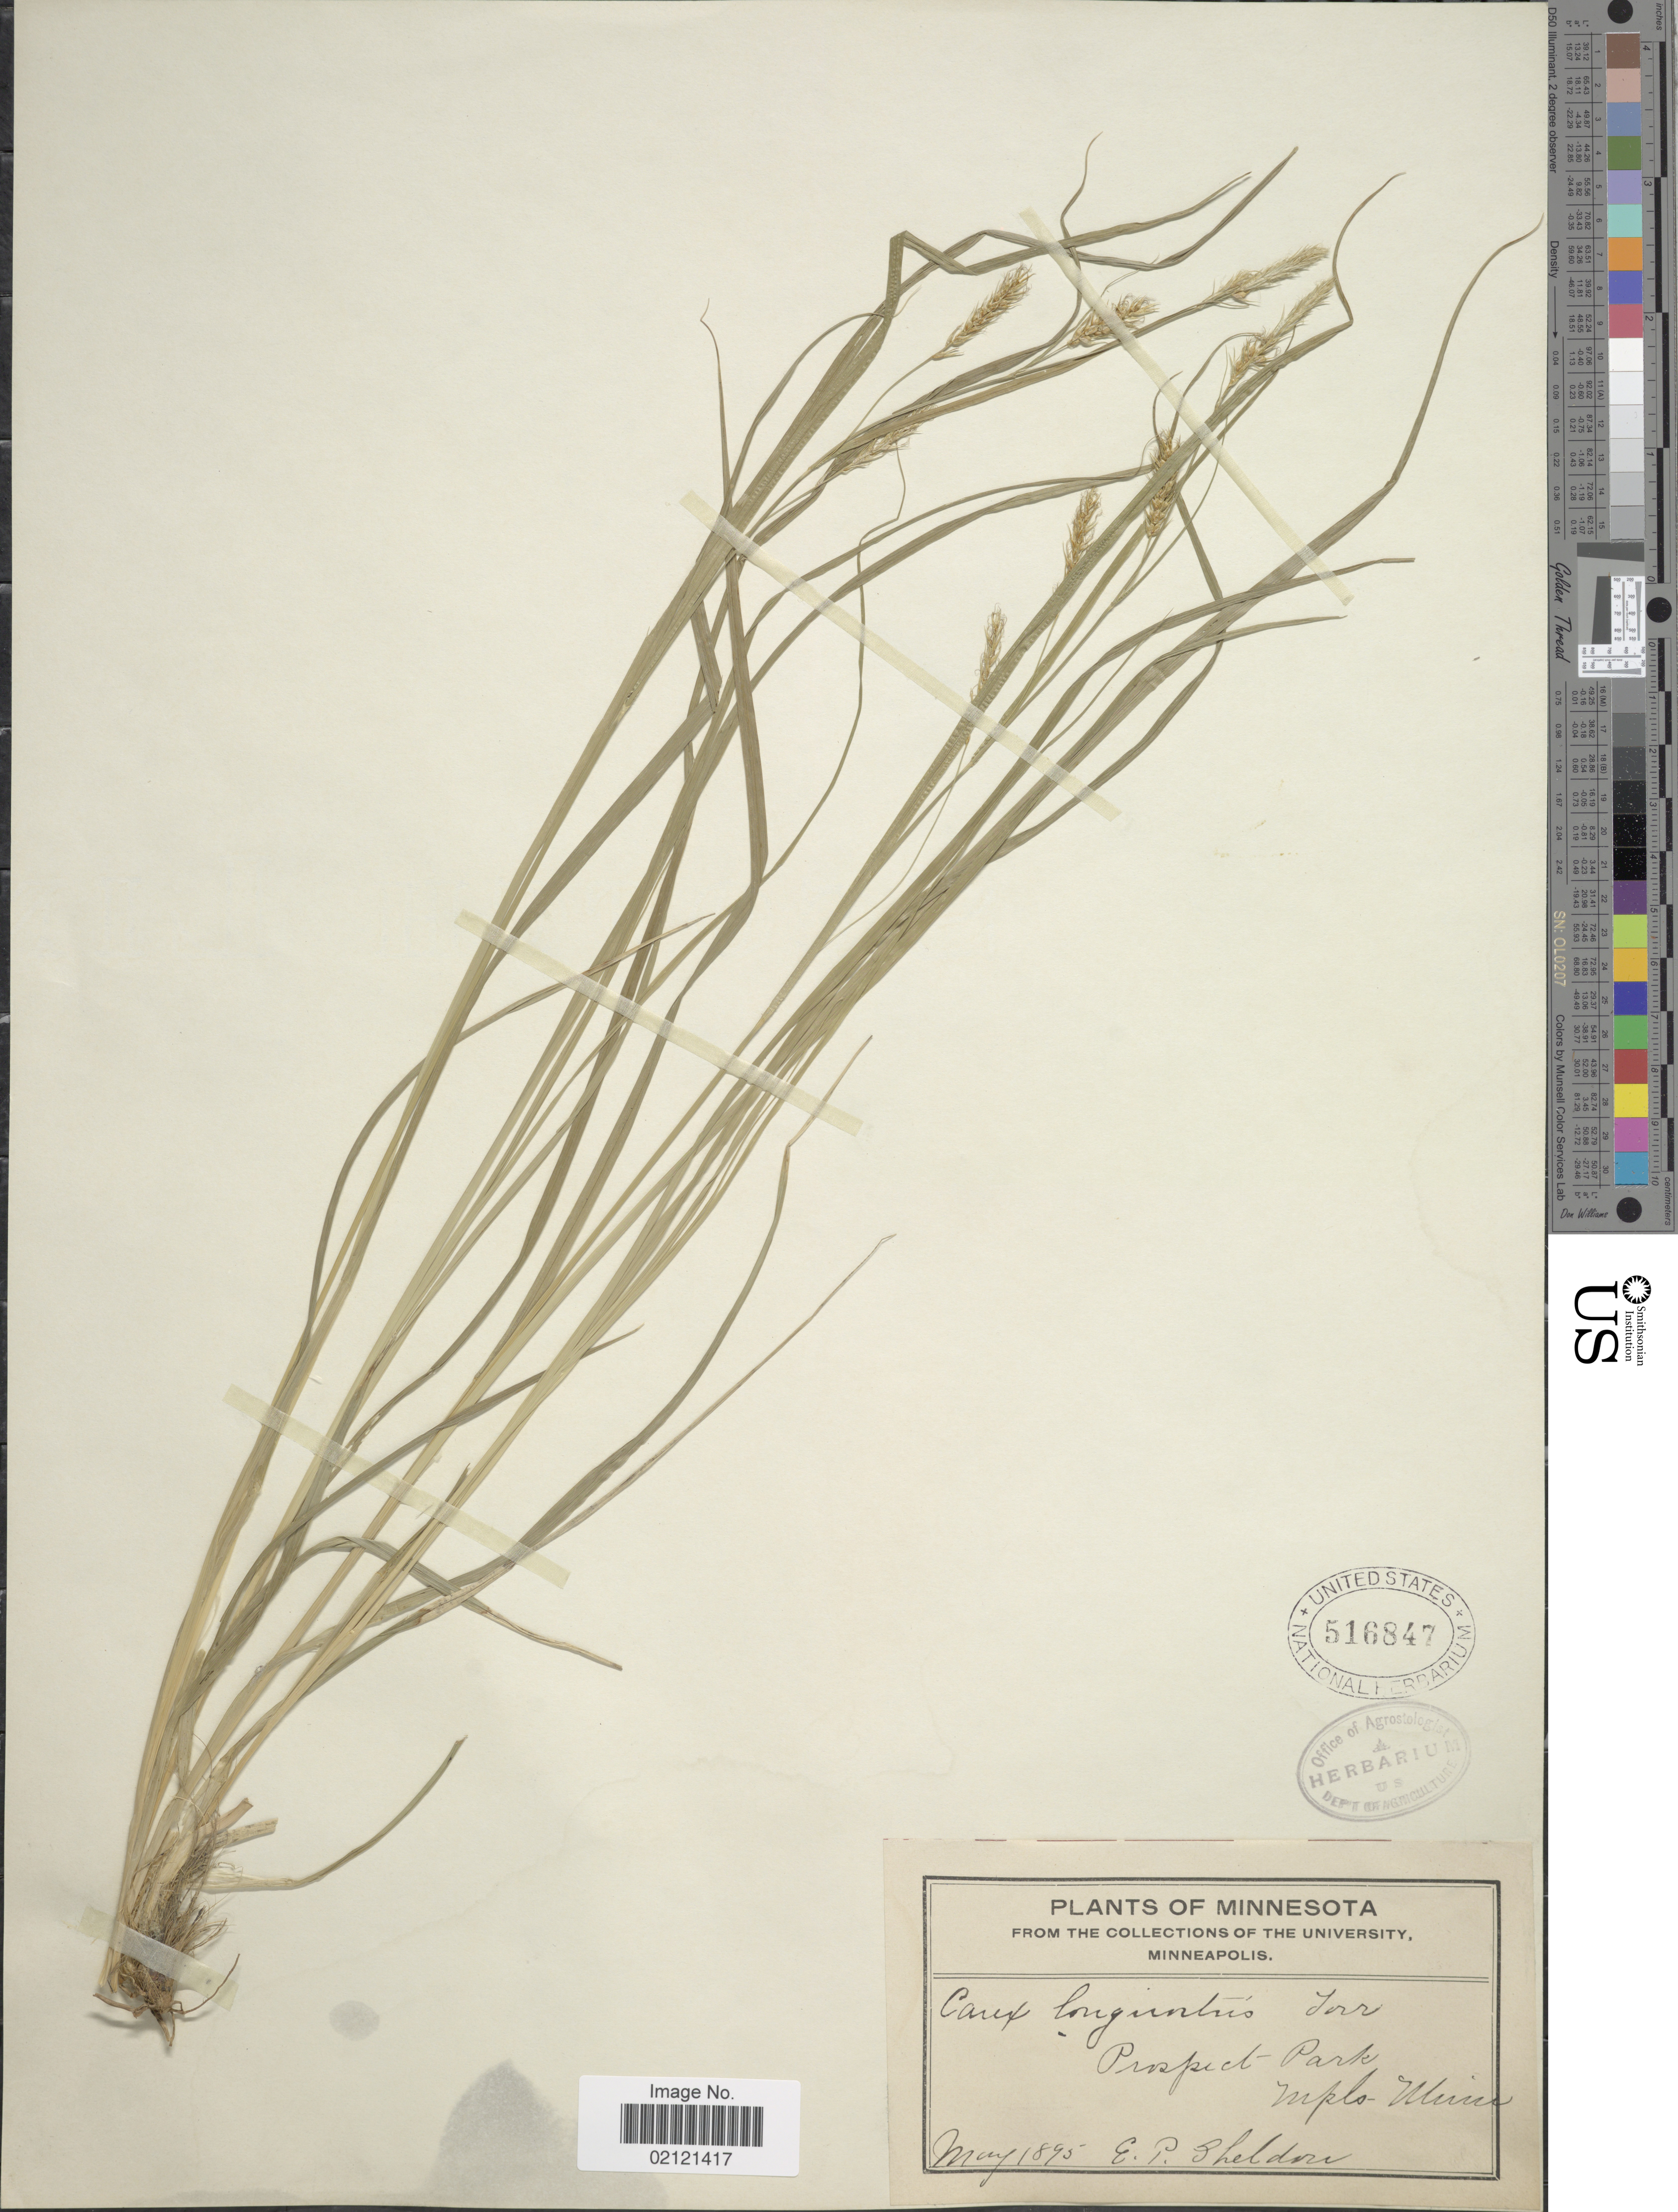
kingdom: Plantae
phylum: Tracheophyta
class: Liliopsida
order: Poales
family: Cyperaceae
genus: Carex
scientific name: Carex sprengelii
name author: Dewey ex Spreng.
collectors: E. P. Sheldon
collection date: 1895-05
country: United States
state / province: Minnesota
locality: Prospect Park, Minn.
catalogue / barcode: US 516847